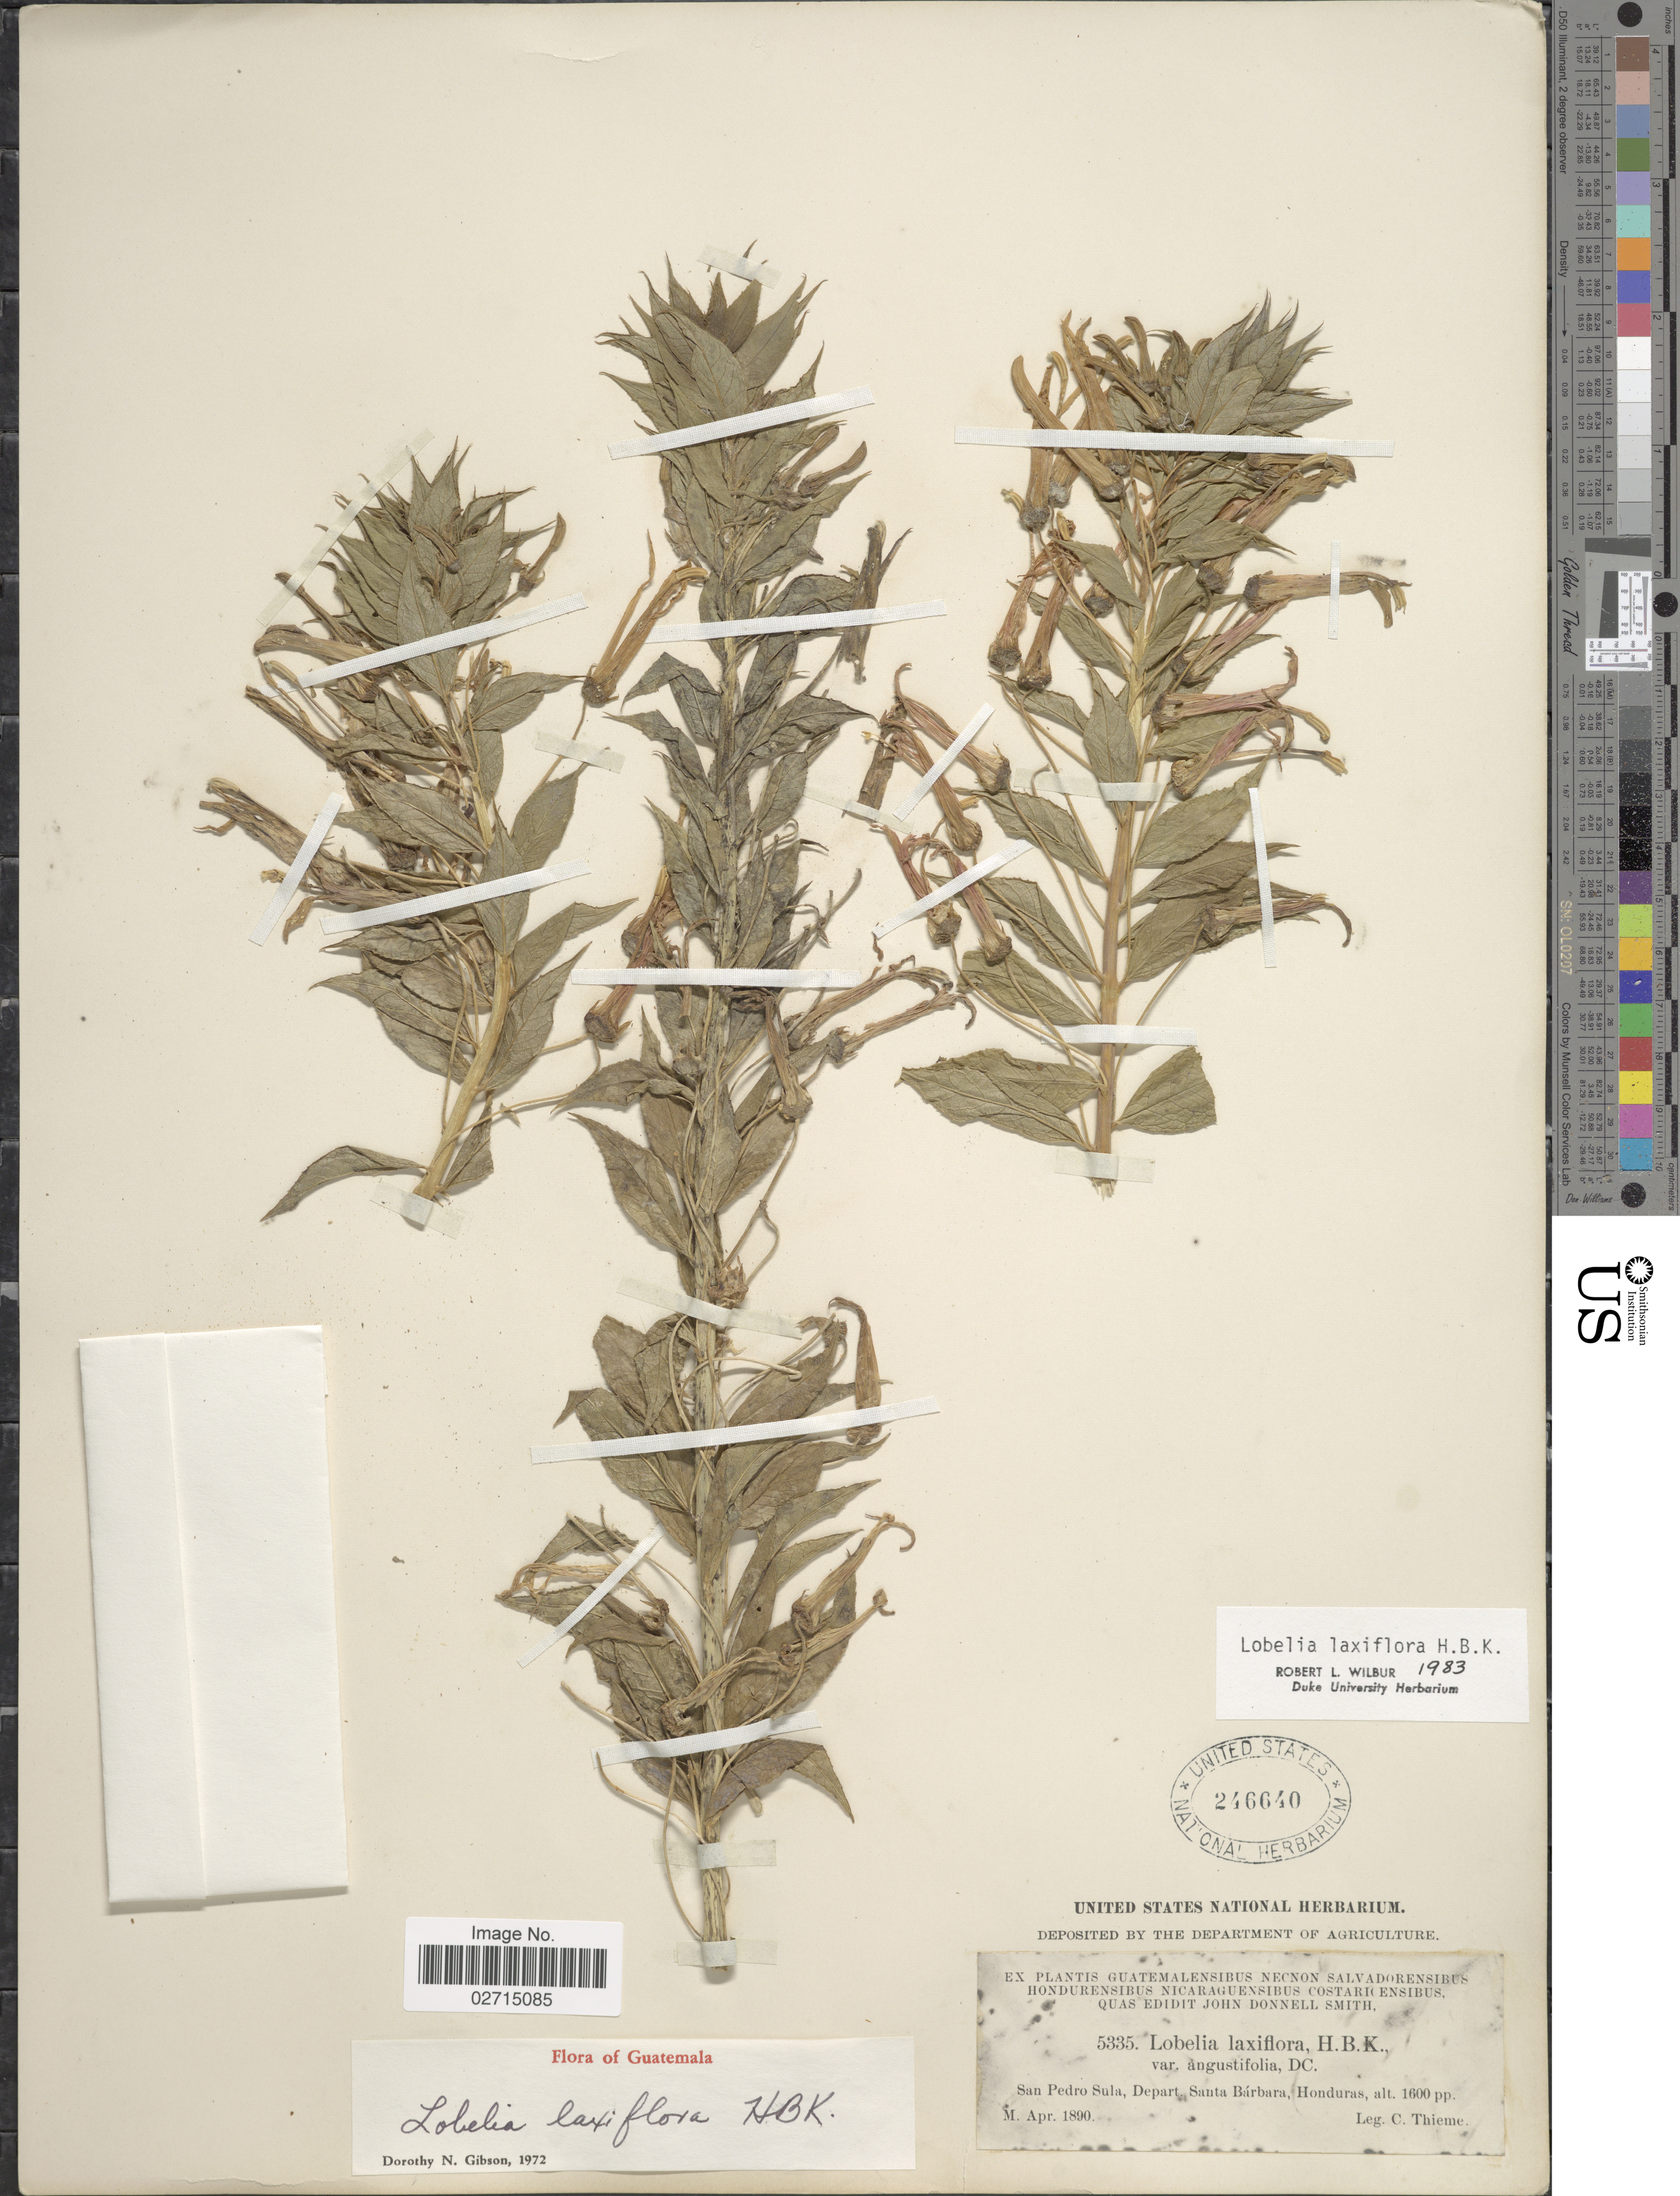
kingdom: Plantae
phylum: Tracheophyta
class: Magnoliopsida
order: Asterales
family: Campanulaceae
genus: Lobelia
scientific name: Lobelia laxiflora subsp. laxiflora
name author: Kunth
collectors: C. Thieme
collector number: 5335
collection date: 1890-04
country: Honduras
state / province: Santa Bárbara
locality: San Pedro Sula, Depart. Santa Bárbara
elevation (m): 488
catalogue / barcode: US 246640